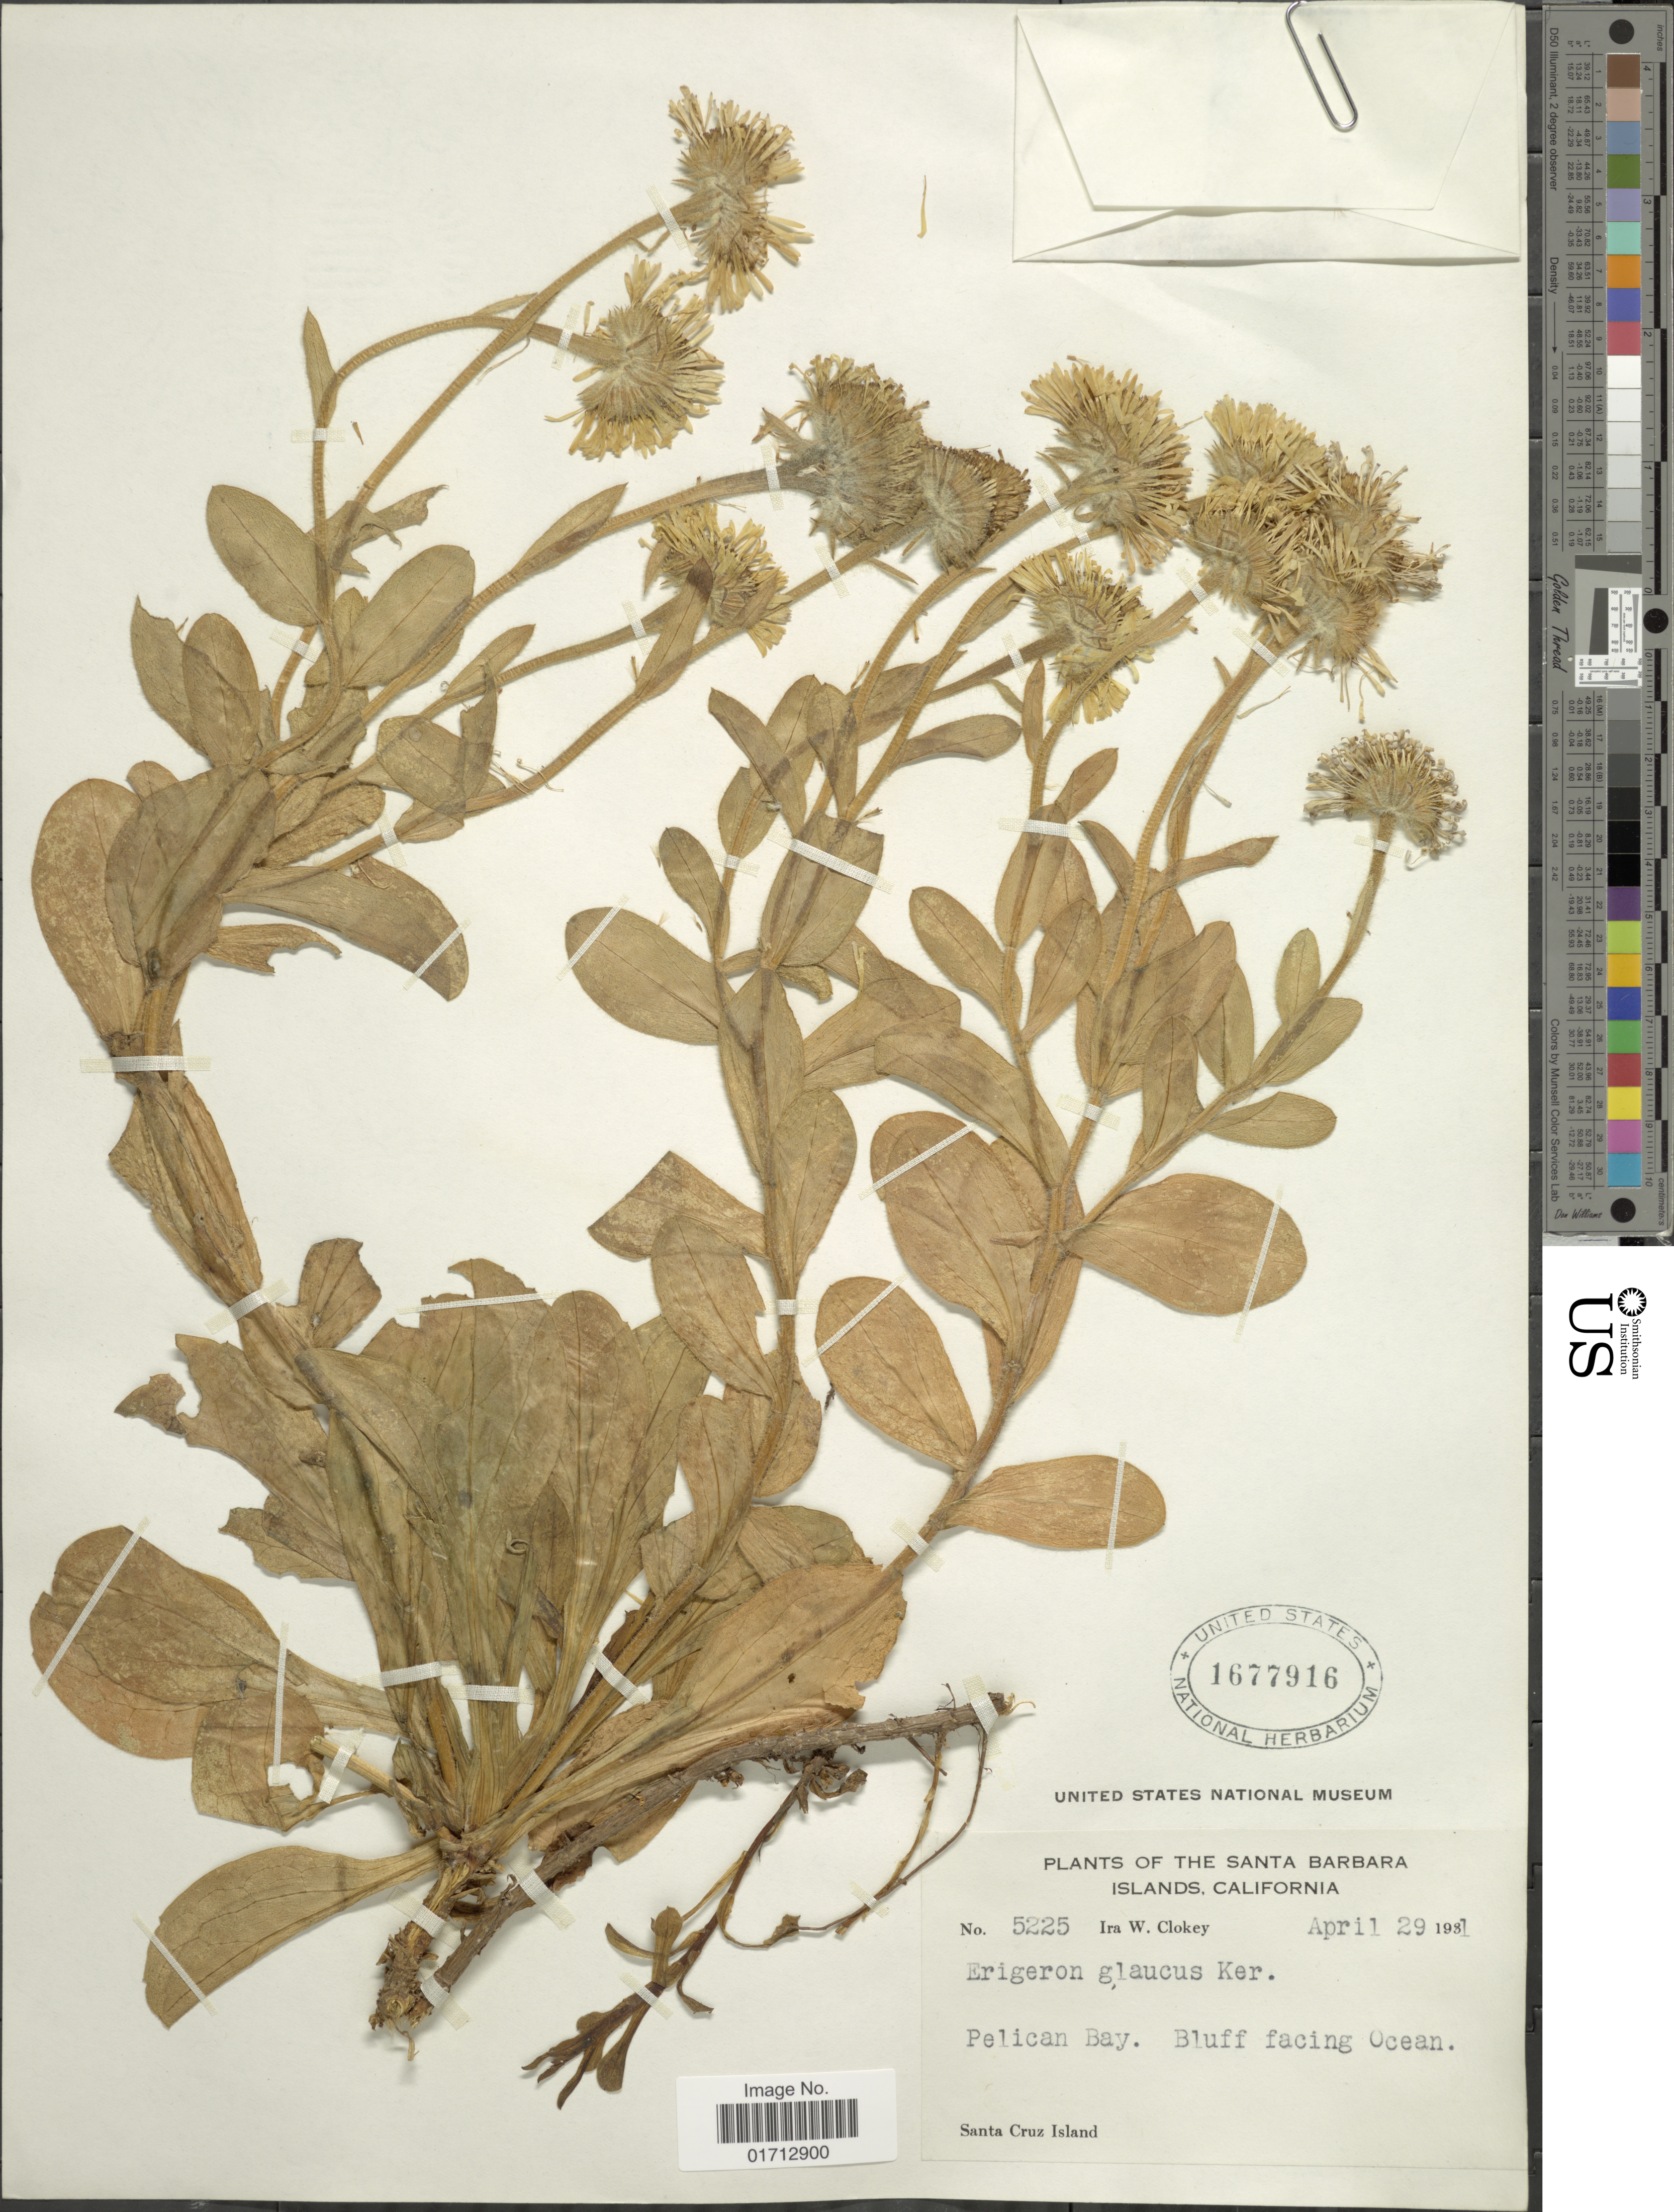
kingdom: Plantae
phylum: Tracheophyta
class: Magnoliopsida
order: Asterales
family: Asteraceae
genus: Erigeron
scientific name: Erigeron glaucus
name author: Ker Gawl.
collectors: I. W. Clokey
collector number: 5225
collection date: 1931-04-29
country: United States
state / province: California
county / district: Santa Barbara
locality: The Santa Barbara Islands, Pelican Bay, Santa Cruz Island.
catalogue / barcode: US 1677916